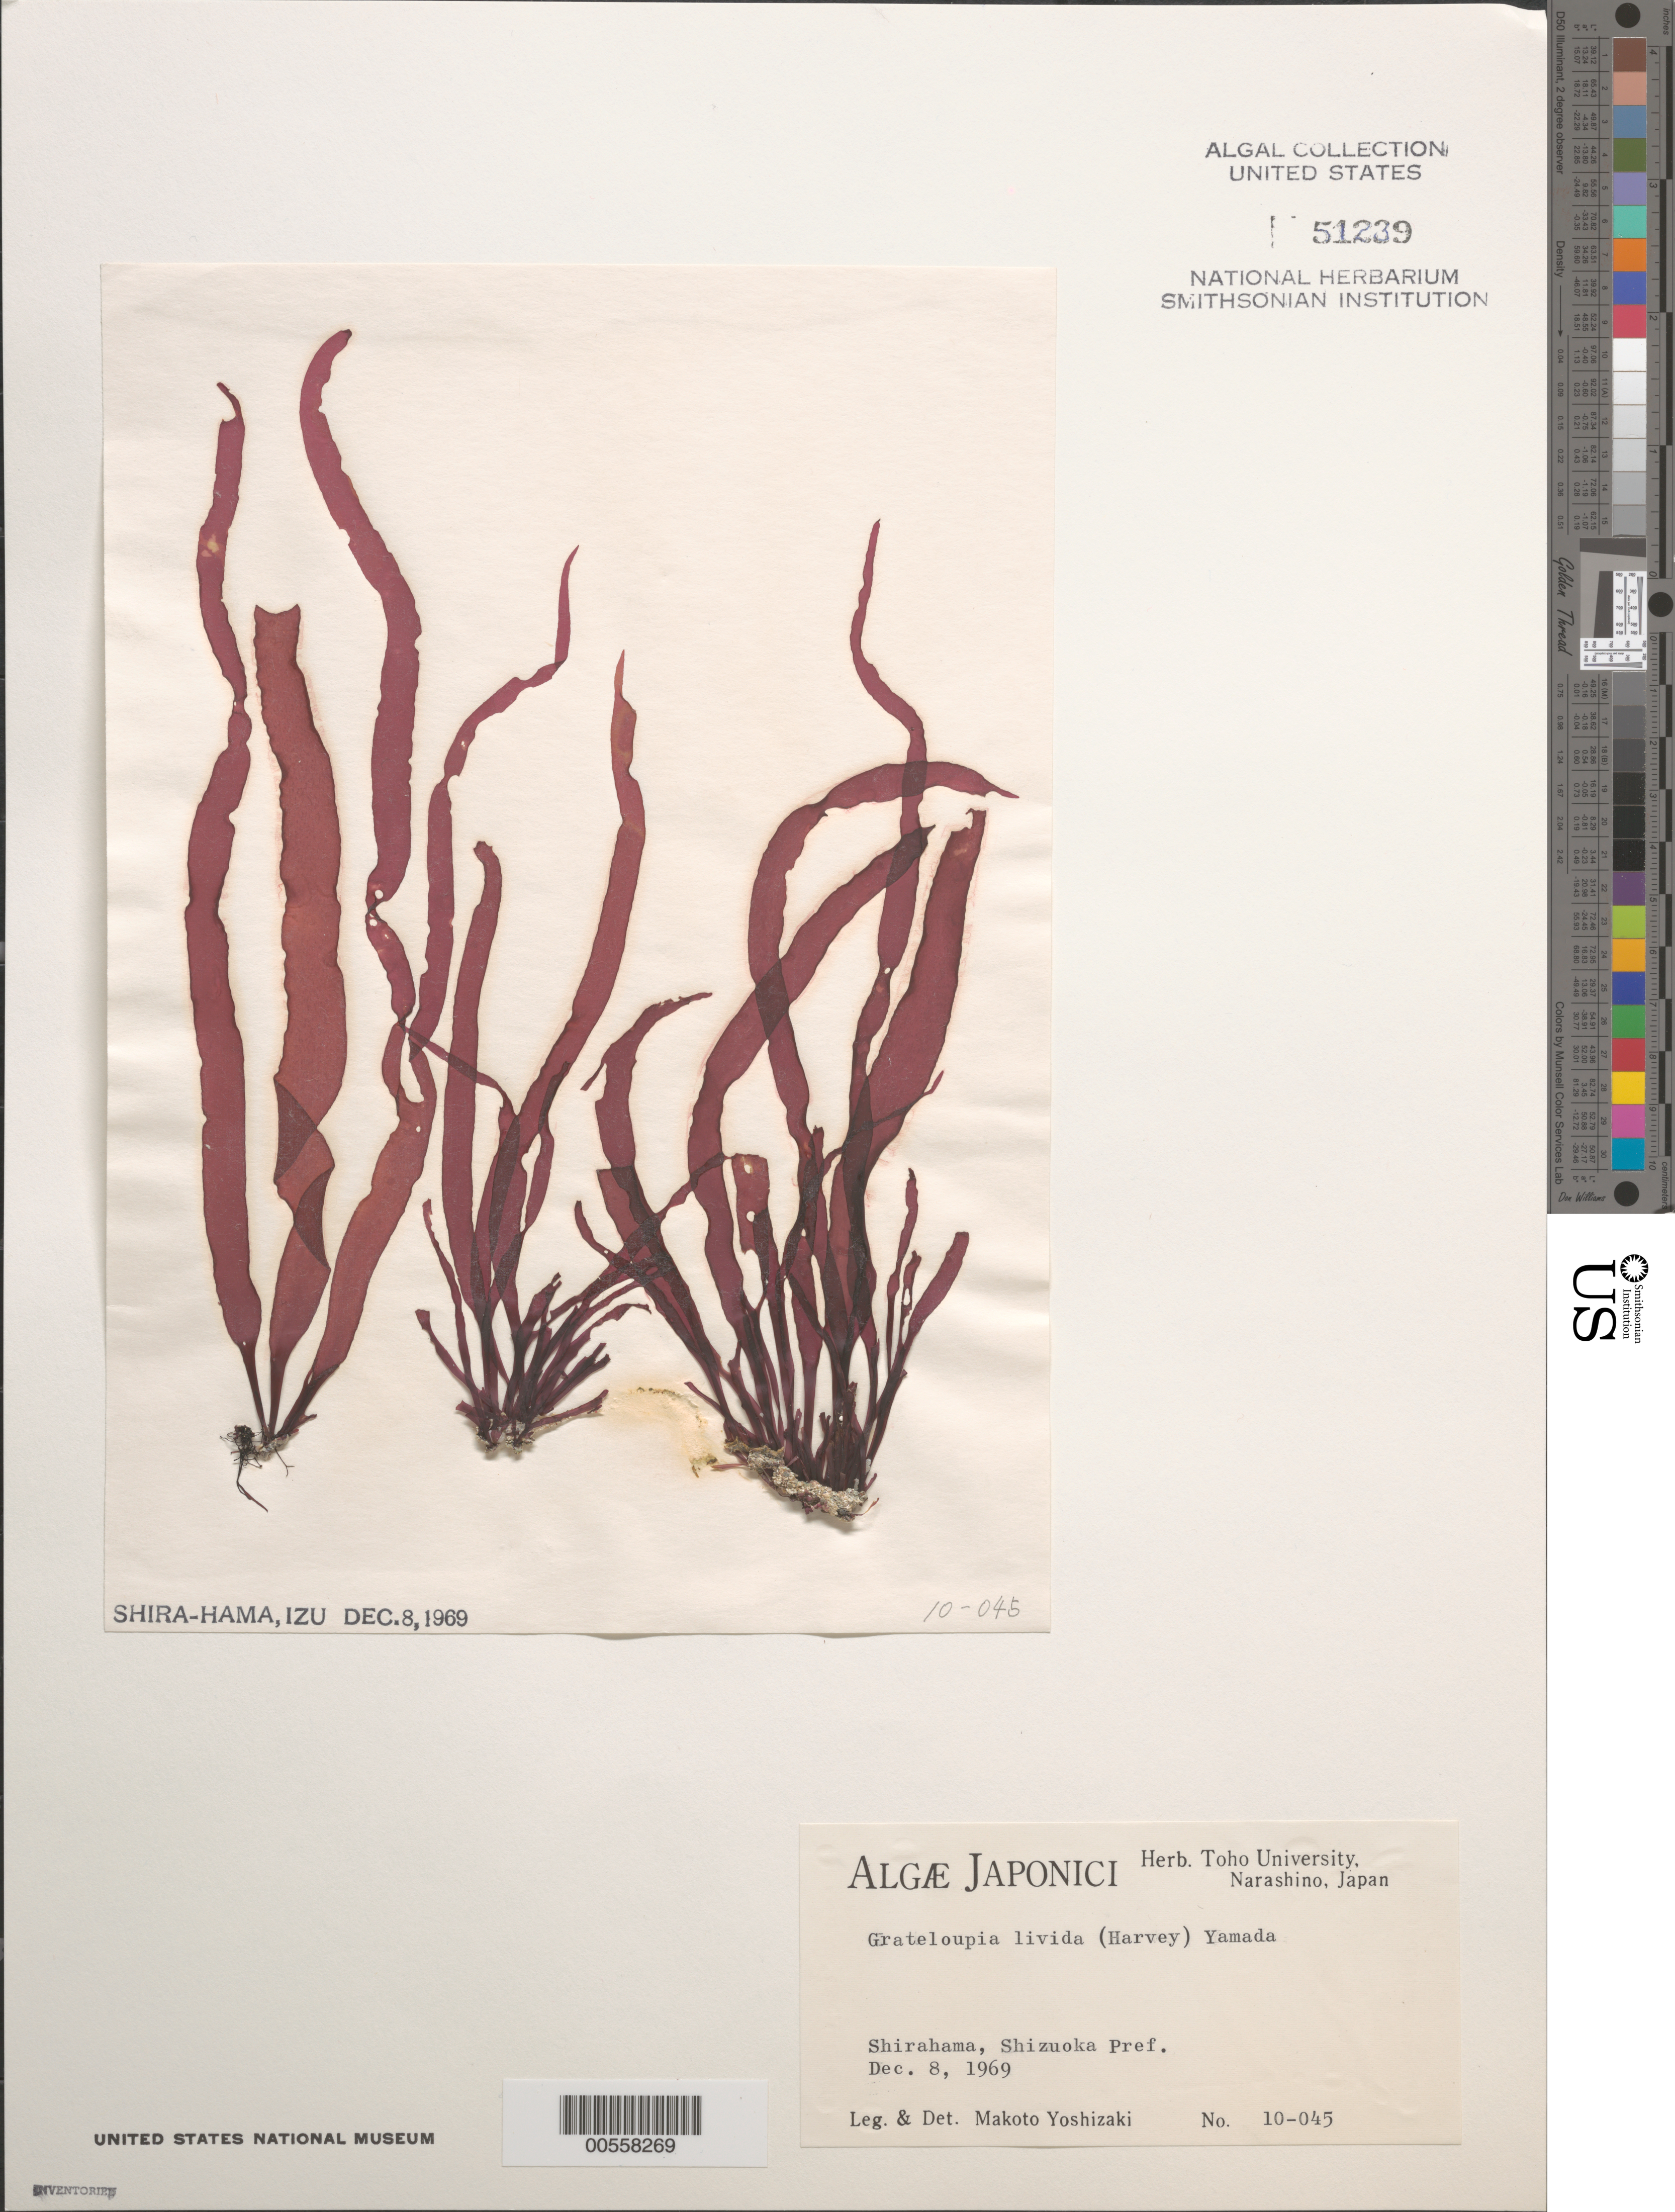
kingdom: Plantae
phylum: Rhodophyta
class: Florideophyceae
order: Halymeniales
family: Halymeniaceae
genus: Grateloupia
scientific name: Grateloupia livida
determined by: Yoshizaki, M.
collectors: M. Yoshizaki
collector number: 10-045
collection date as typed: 08 Dec 1969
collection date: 1969-12-08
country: Japan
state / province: Sizuoka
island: Honshu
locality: Shirahama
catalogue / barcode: US 51239